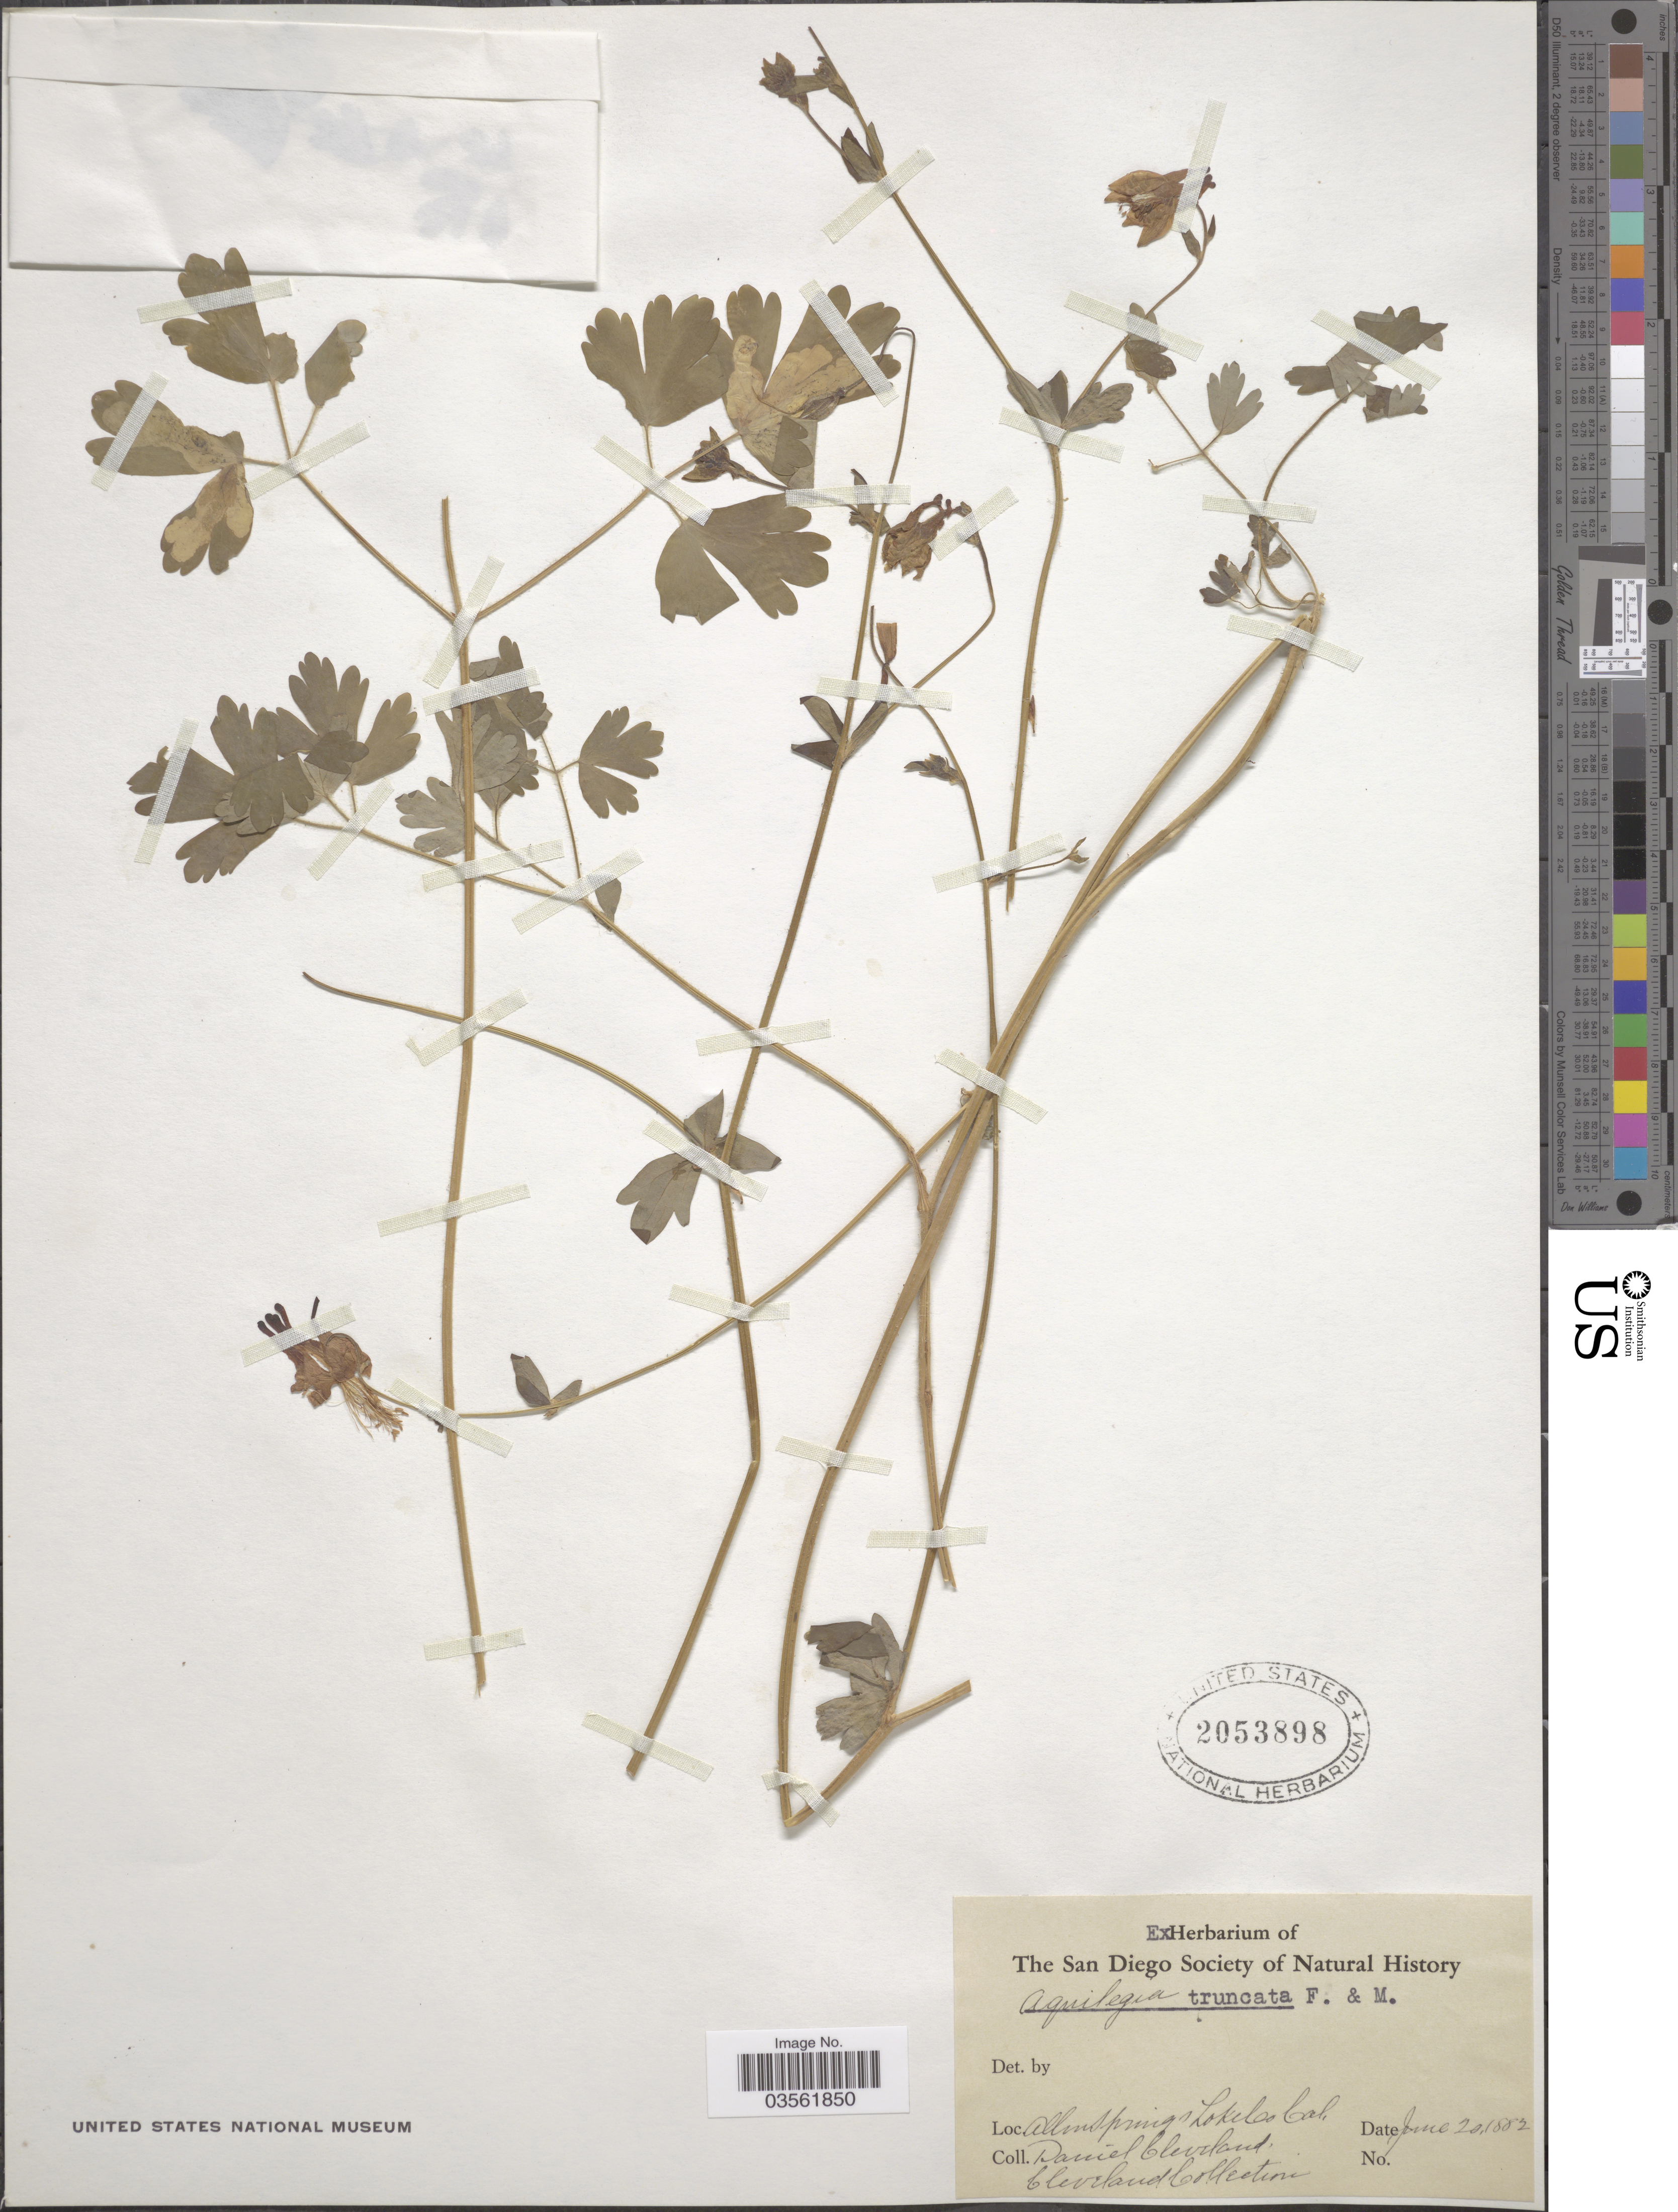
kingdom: Plantae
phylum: Tracheophyta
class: Magnoliopsida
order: Ranunculales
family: Ranunculaceae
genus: Aquilegia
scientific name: Aquilegia truncata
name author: Fisch. & C.A. Mey.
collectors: D. Cleveland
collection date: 1882-06-20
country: United States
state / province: California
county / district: Lake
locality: Allind Springs Lake Co.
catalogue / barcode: US 2053898